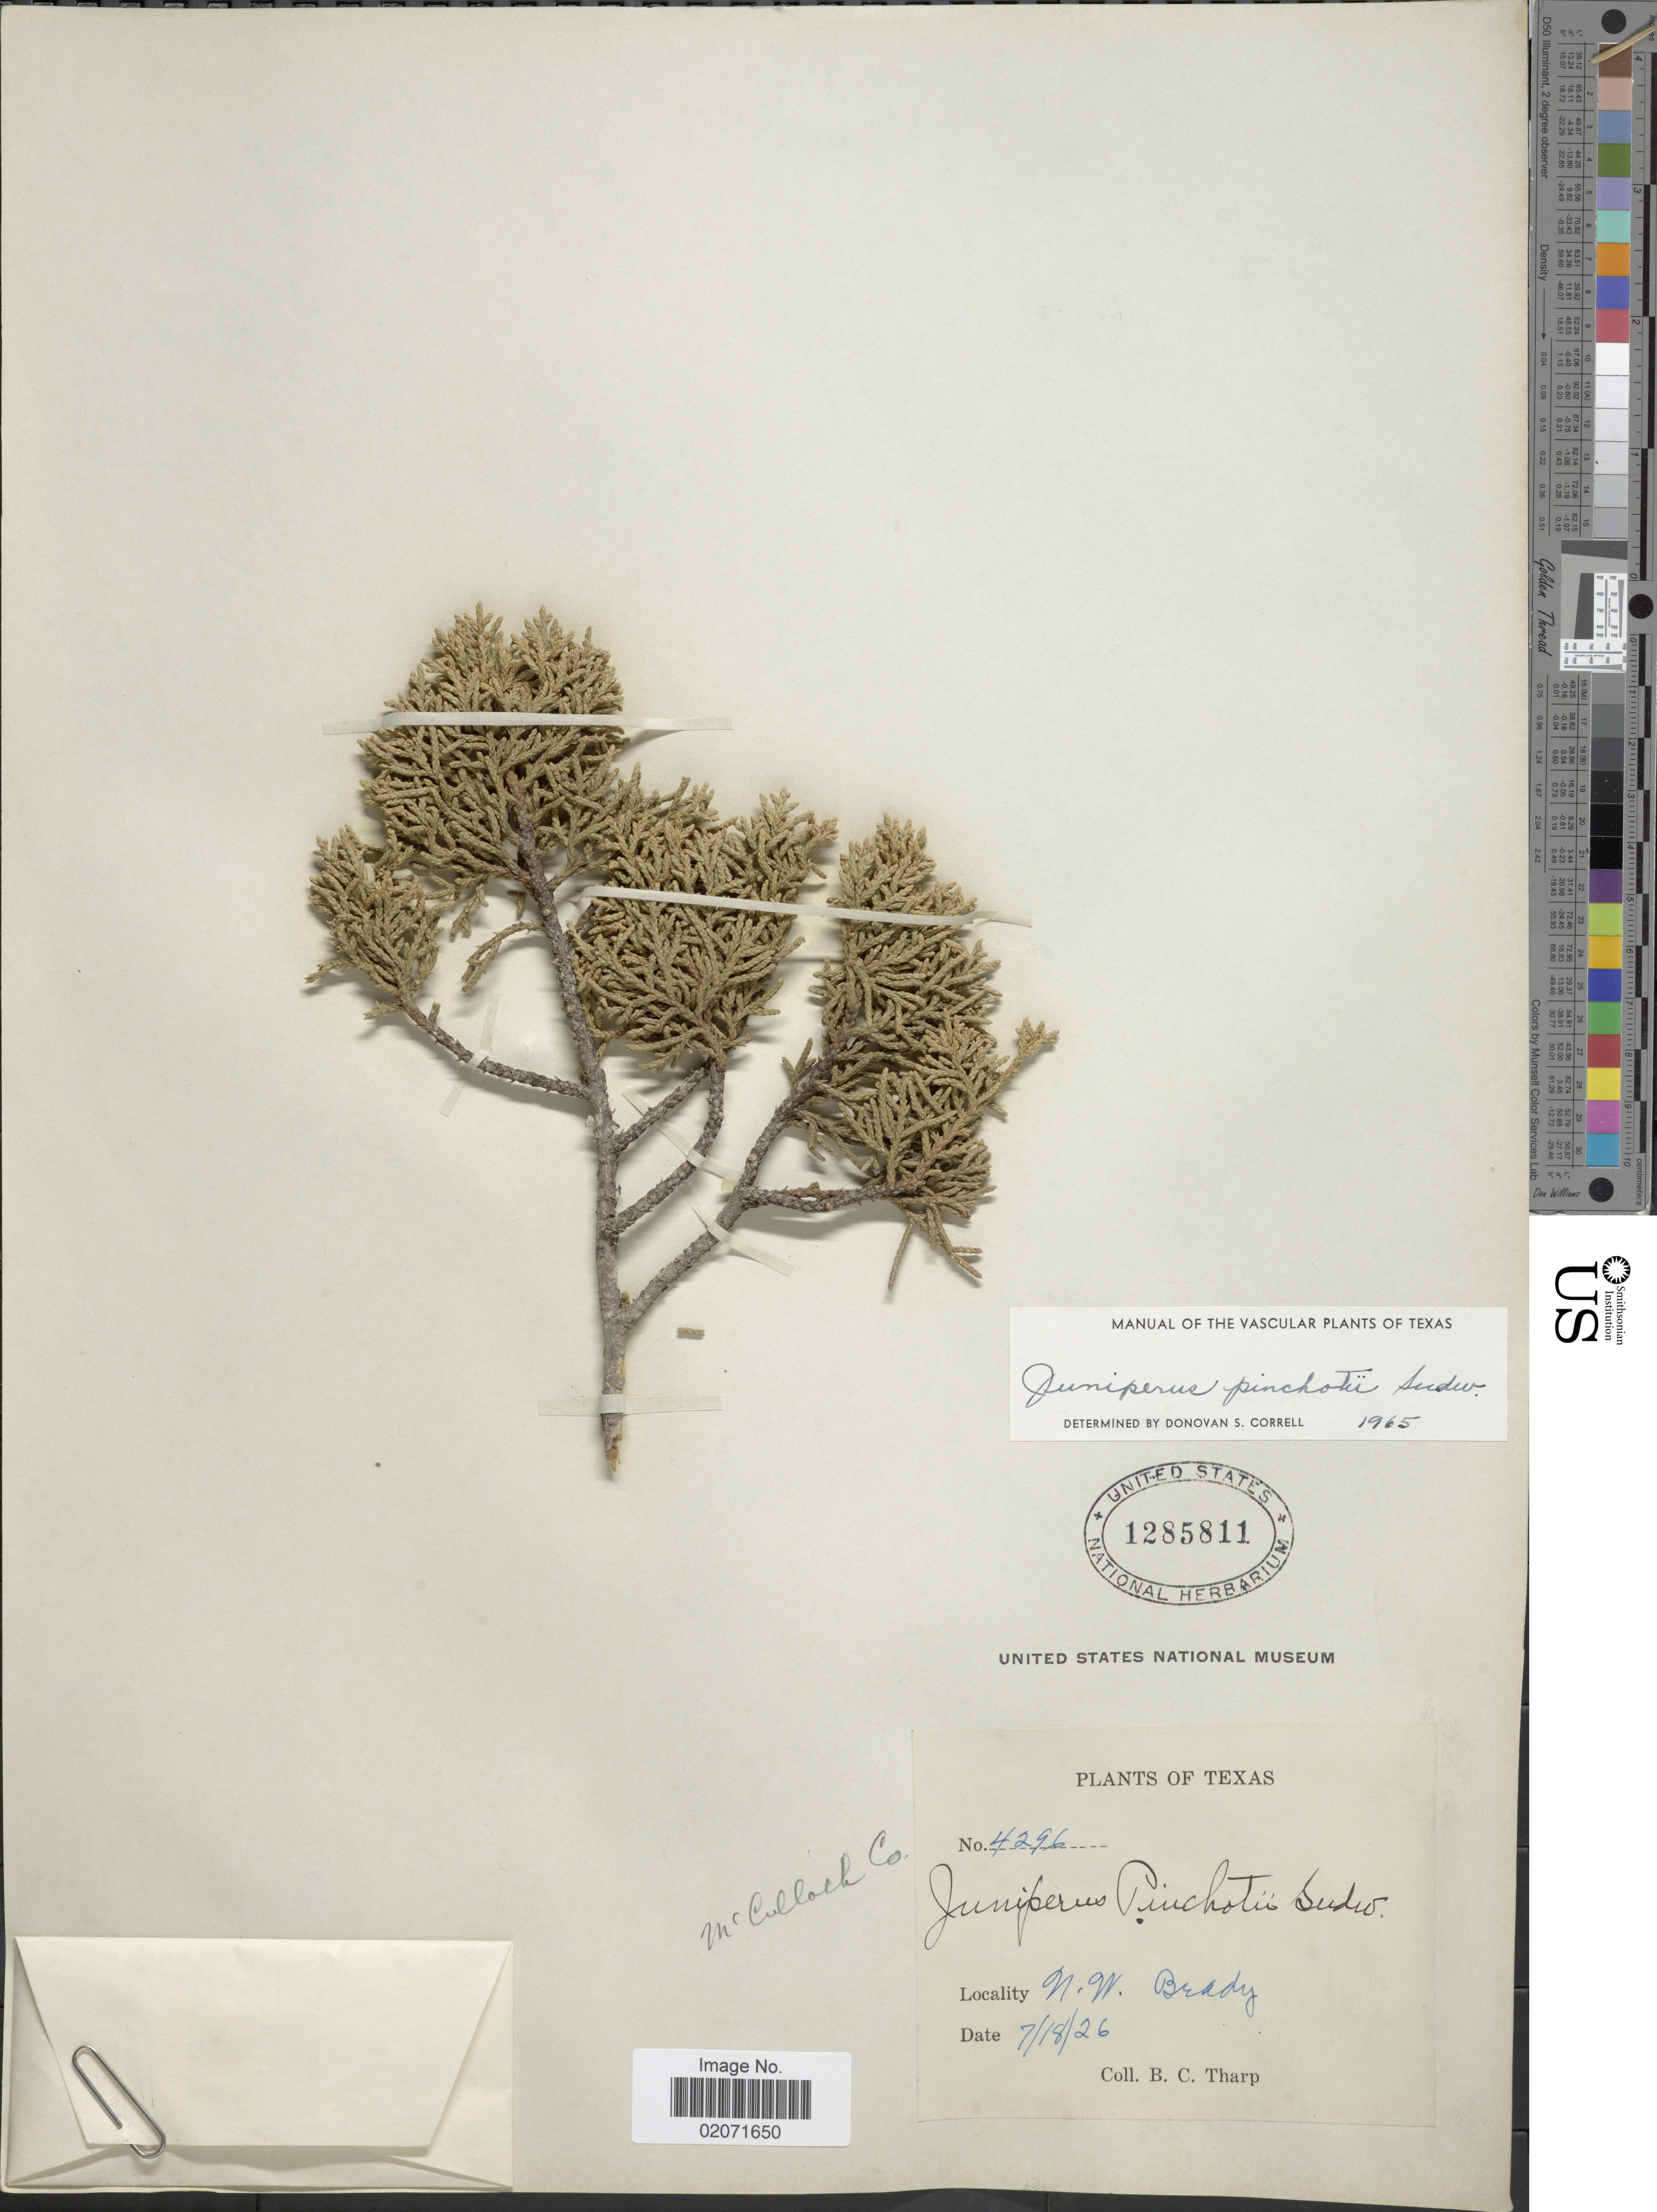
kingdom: Plantae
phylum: Tracheophyta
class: Pinopsida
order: Pinales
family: Cupressaceae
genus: Juniperus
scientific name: Juniperus pinchotii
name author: Sudw.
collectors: B. C. Tharp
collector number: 4296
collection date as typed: Transcribed d/m/y: 18/7/26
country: United States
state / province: Texas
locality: N. W. Brady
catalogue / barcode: US 1285811